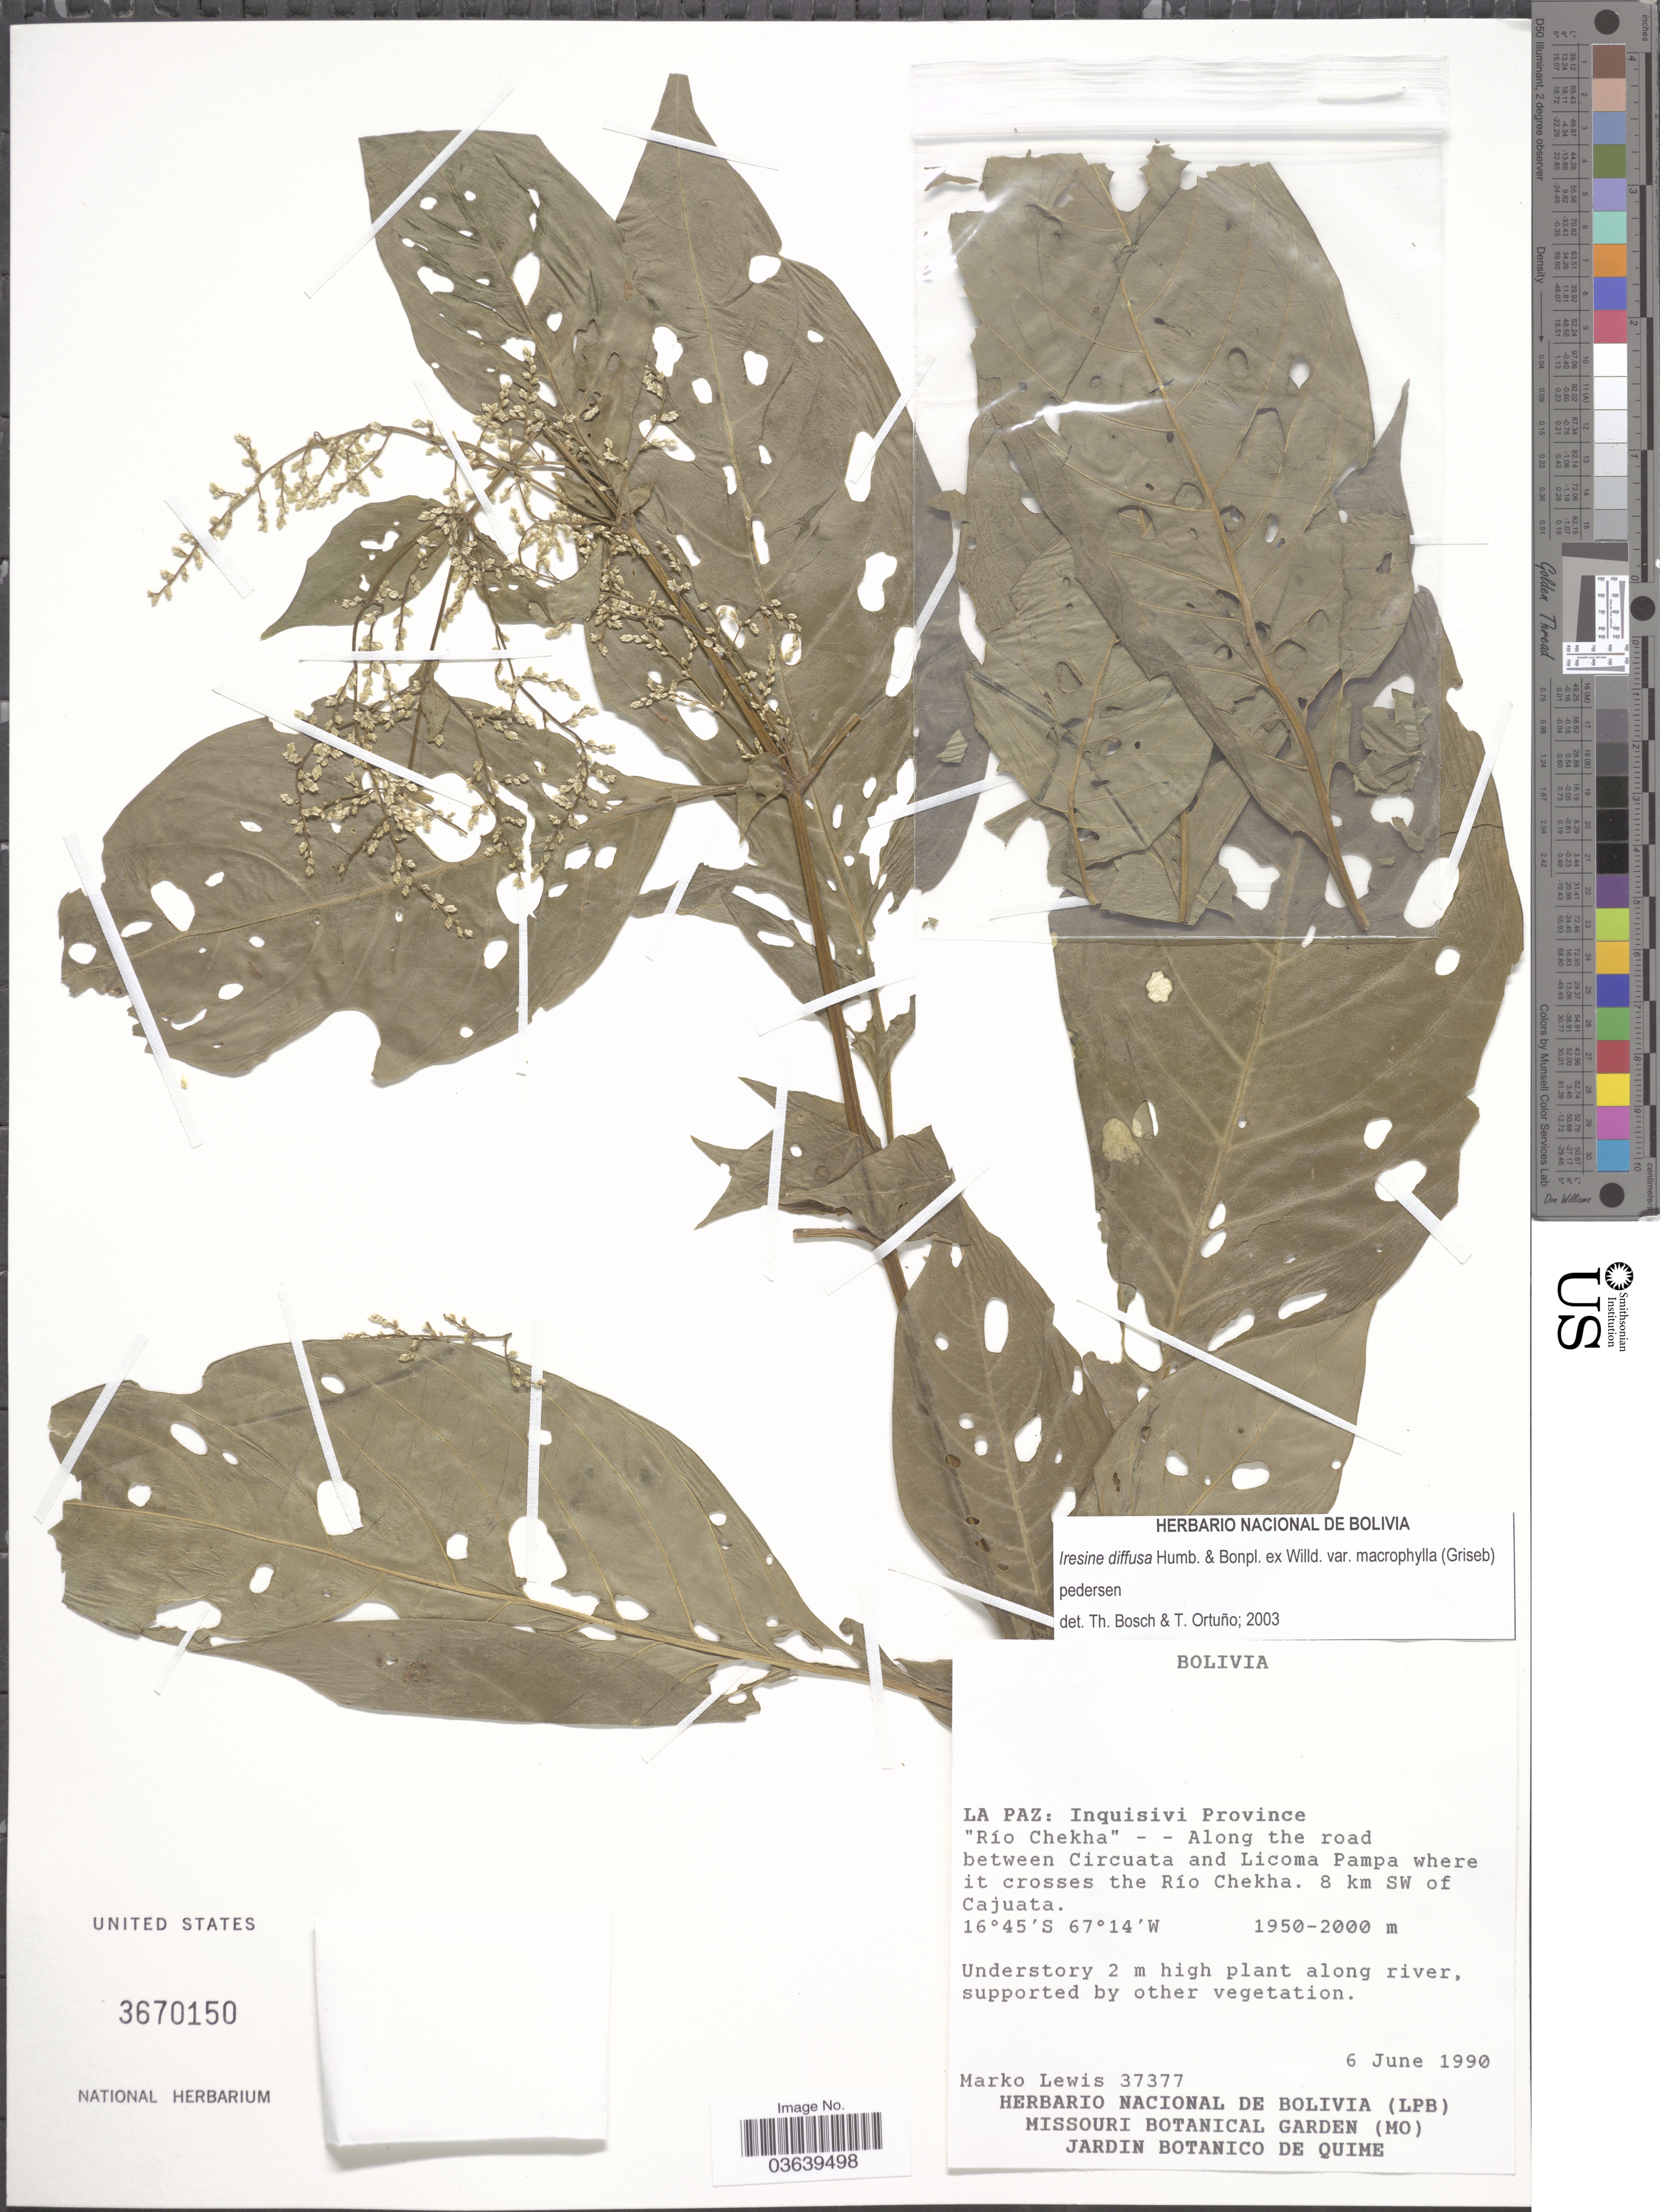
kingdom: Plantae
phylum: Tracheophyta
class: Magnoliopsida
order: Caryophyllales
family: Amaranthaceae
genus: Iresine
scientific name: Iresine celosia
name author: L.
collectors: M. A. Lewis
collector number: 37377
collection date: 1990-06-06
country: Bolivia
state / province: La Paz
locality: Inquisivi Province. "Río Chekha" -- Along the road between Circuata and Licoma Pampa where it crosses the Río Chekha. 8 km SW of Cajuata.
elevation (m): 1950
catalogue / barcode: US 3670150